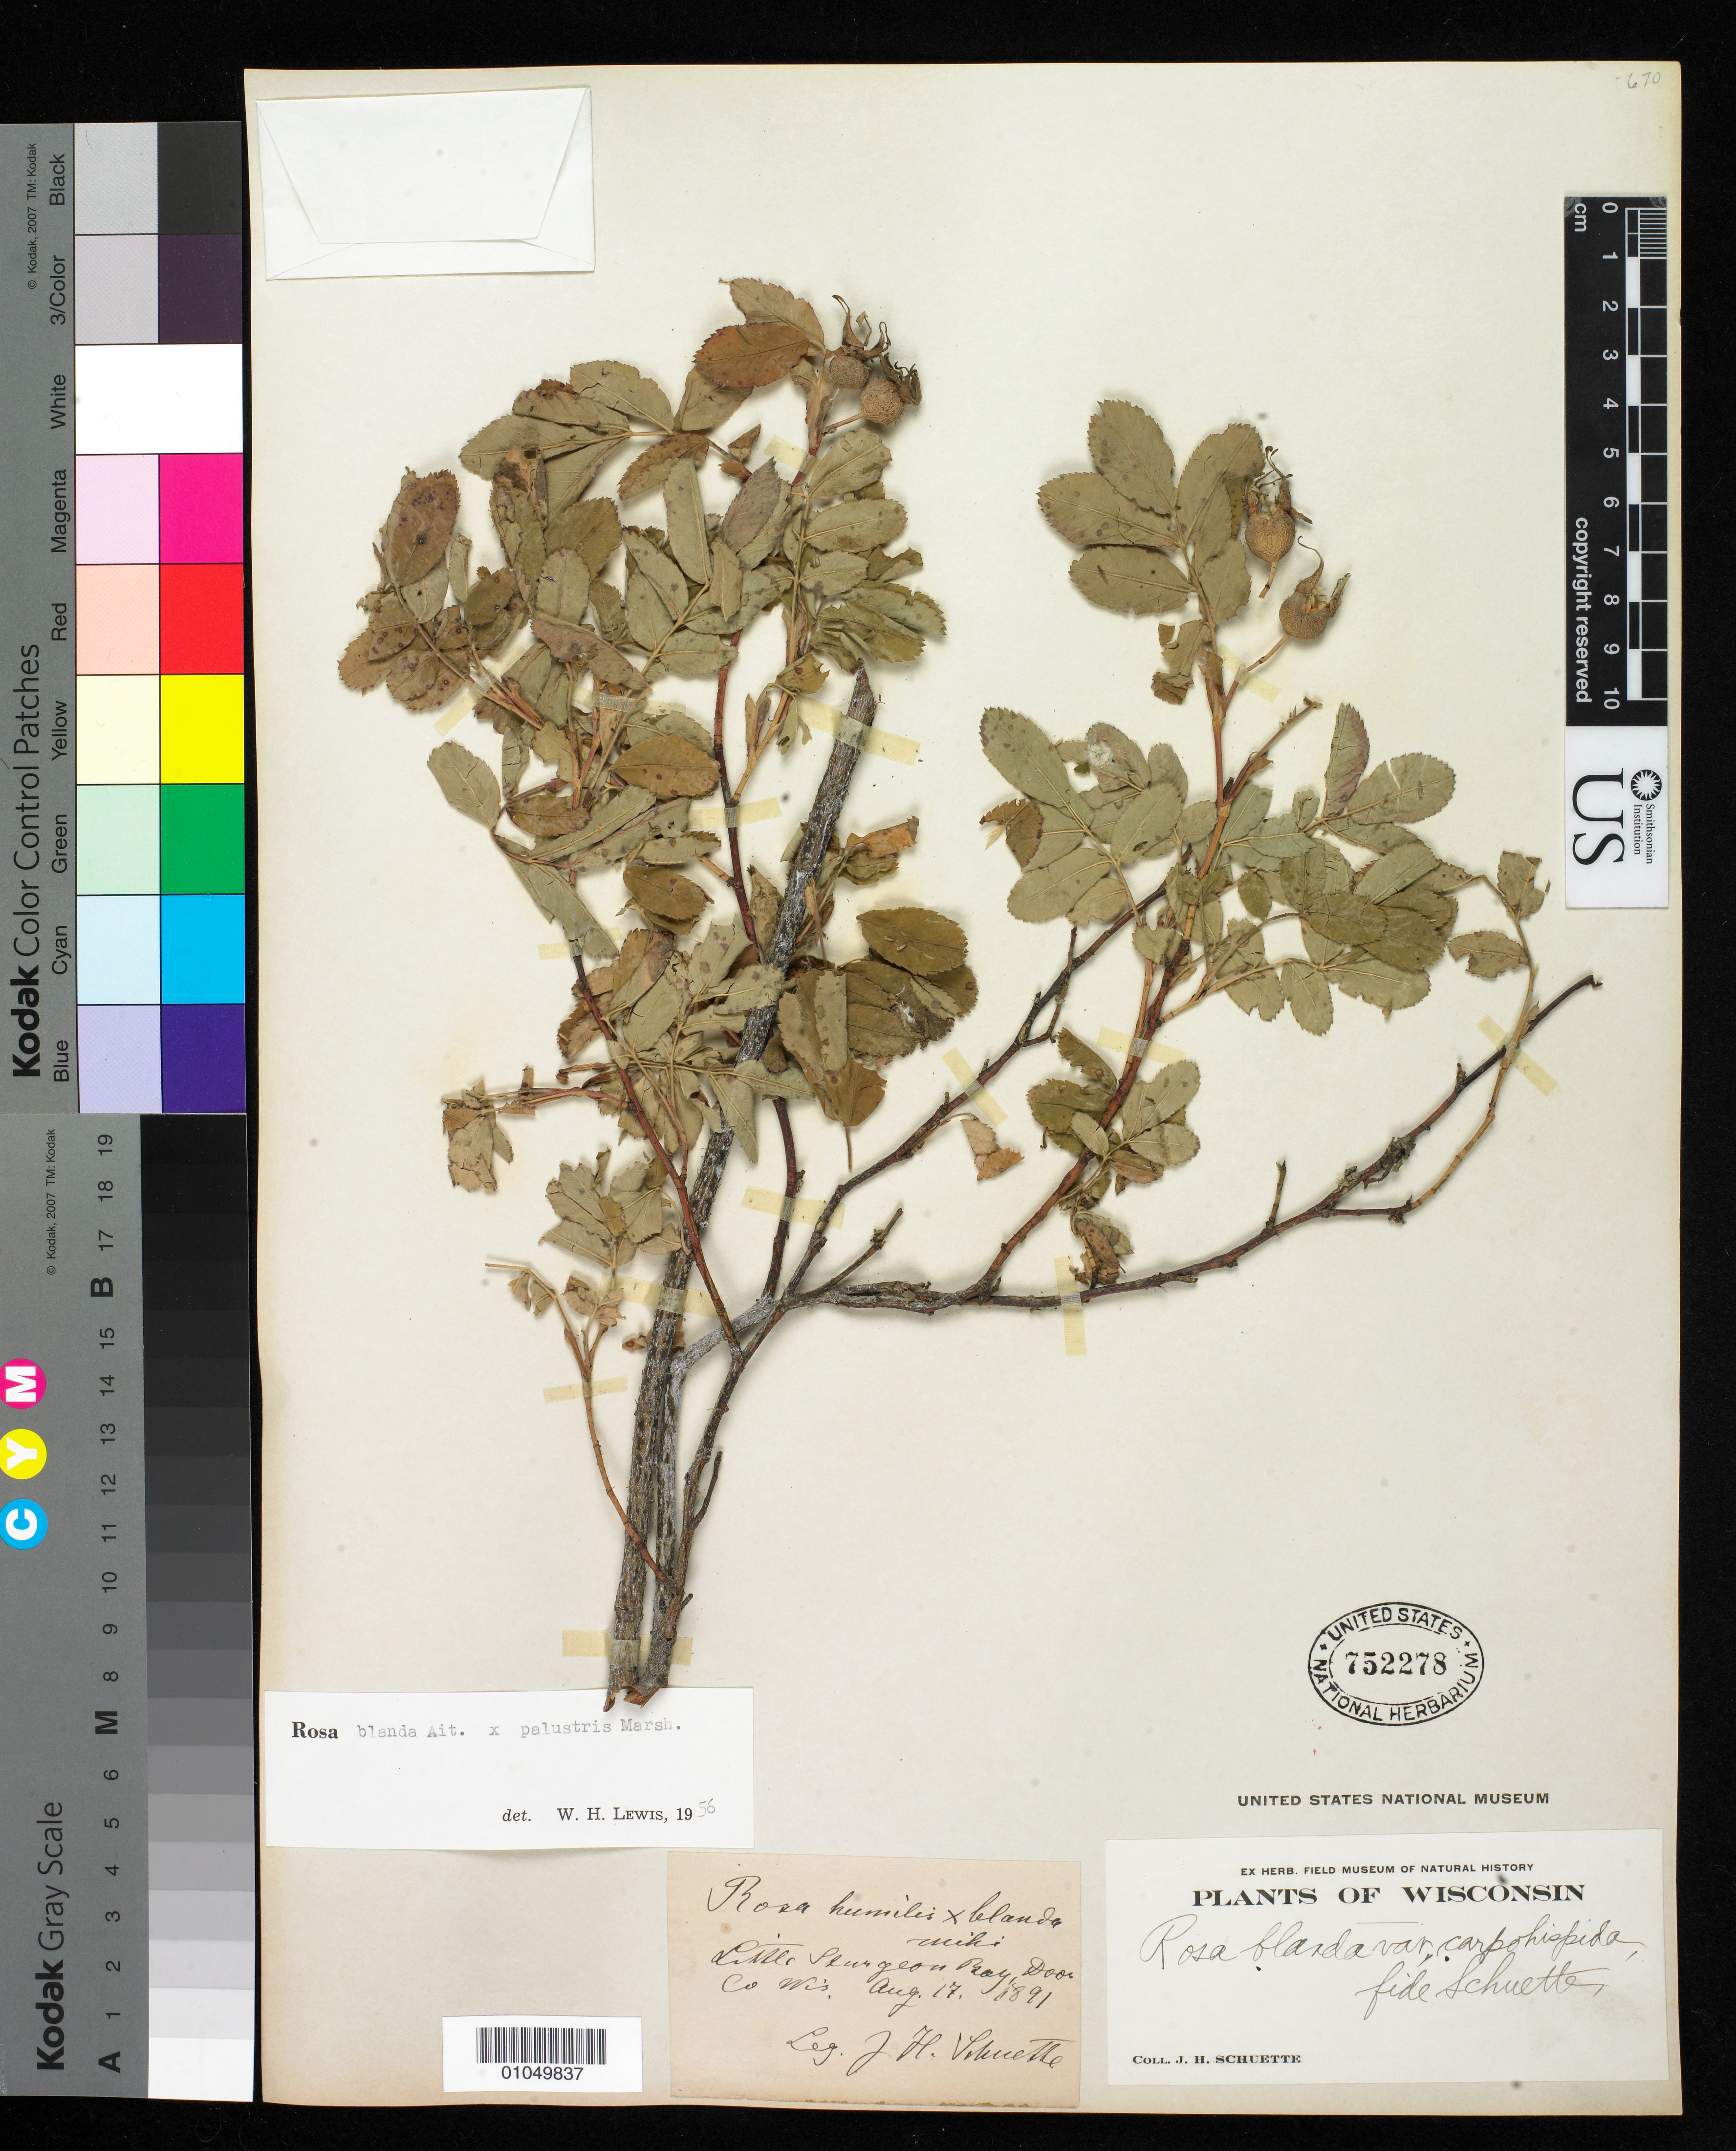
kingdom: Plantae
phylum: Tracheophyta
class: Magnoliopsida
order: Rosales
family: Rosaceae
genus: Rosa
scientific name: Rosa blanda var. carpohispida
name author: Schuette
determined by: Lewis, W. H.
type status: Type Collection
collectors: J. H. Schuette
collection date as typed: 17 Aug 1891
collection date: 1891-08-17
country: United States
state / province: Wisconsin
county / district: Door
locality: Little Sturgeon Bay, Door Co. Wis.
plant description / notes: This specimen to be designated the lectotype (W.H. Lewis, email comm. to JKB March 2011).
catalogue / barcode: US 752278